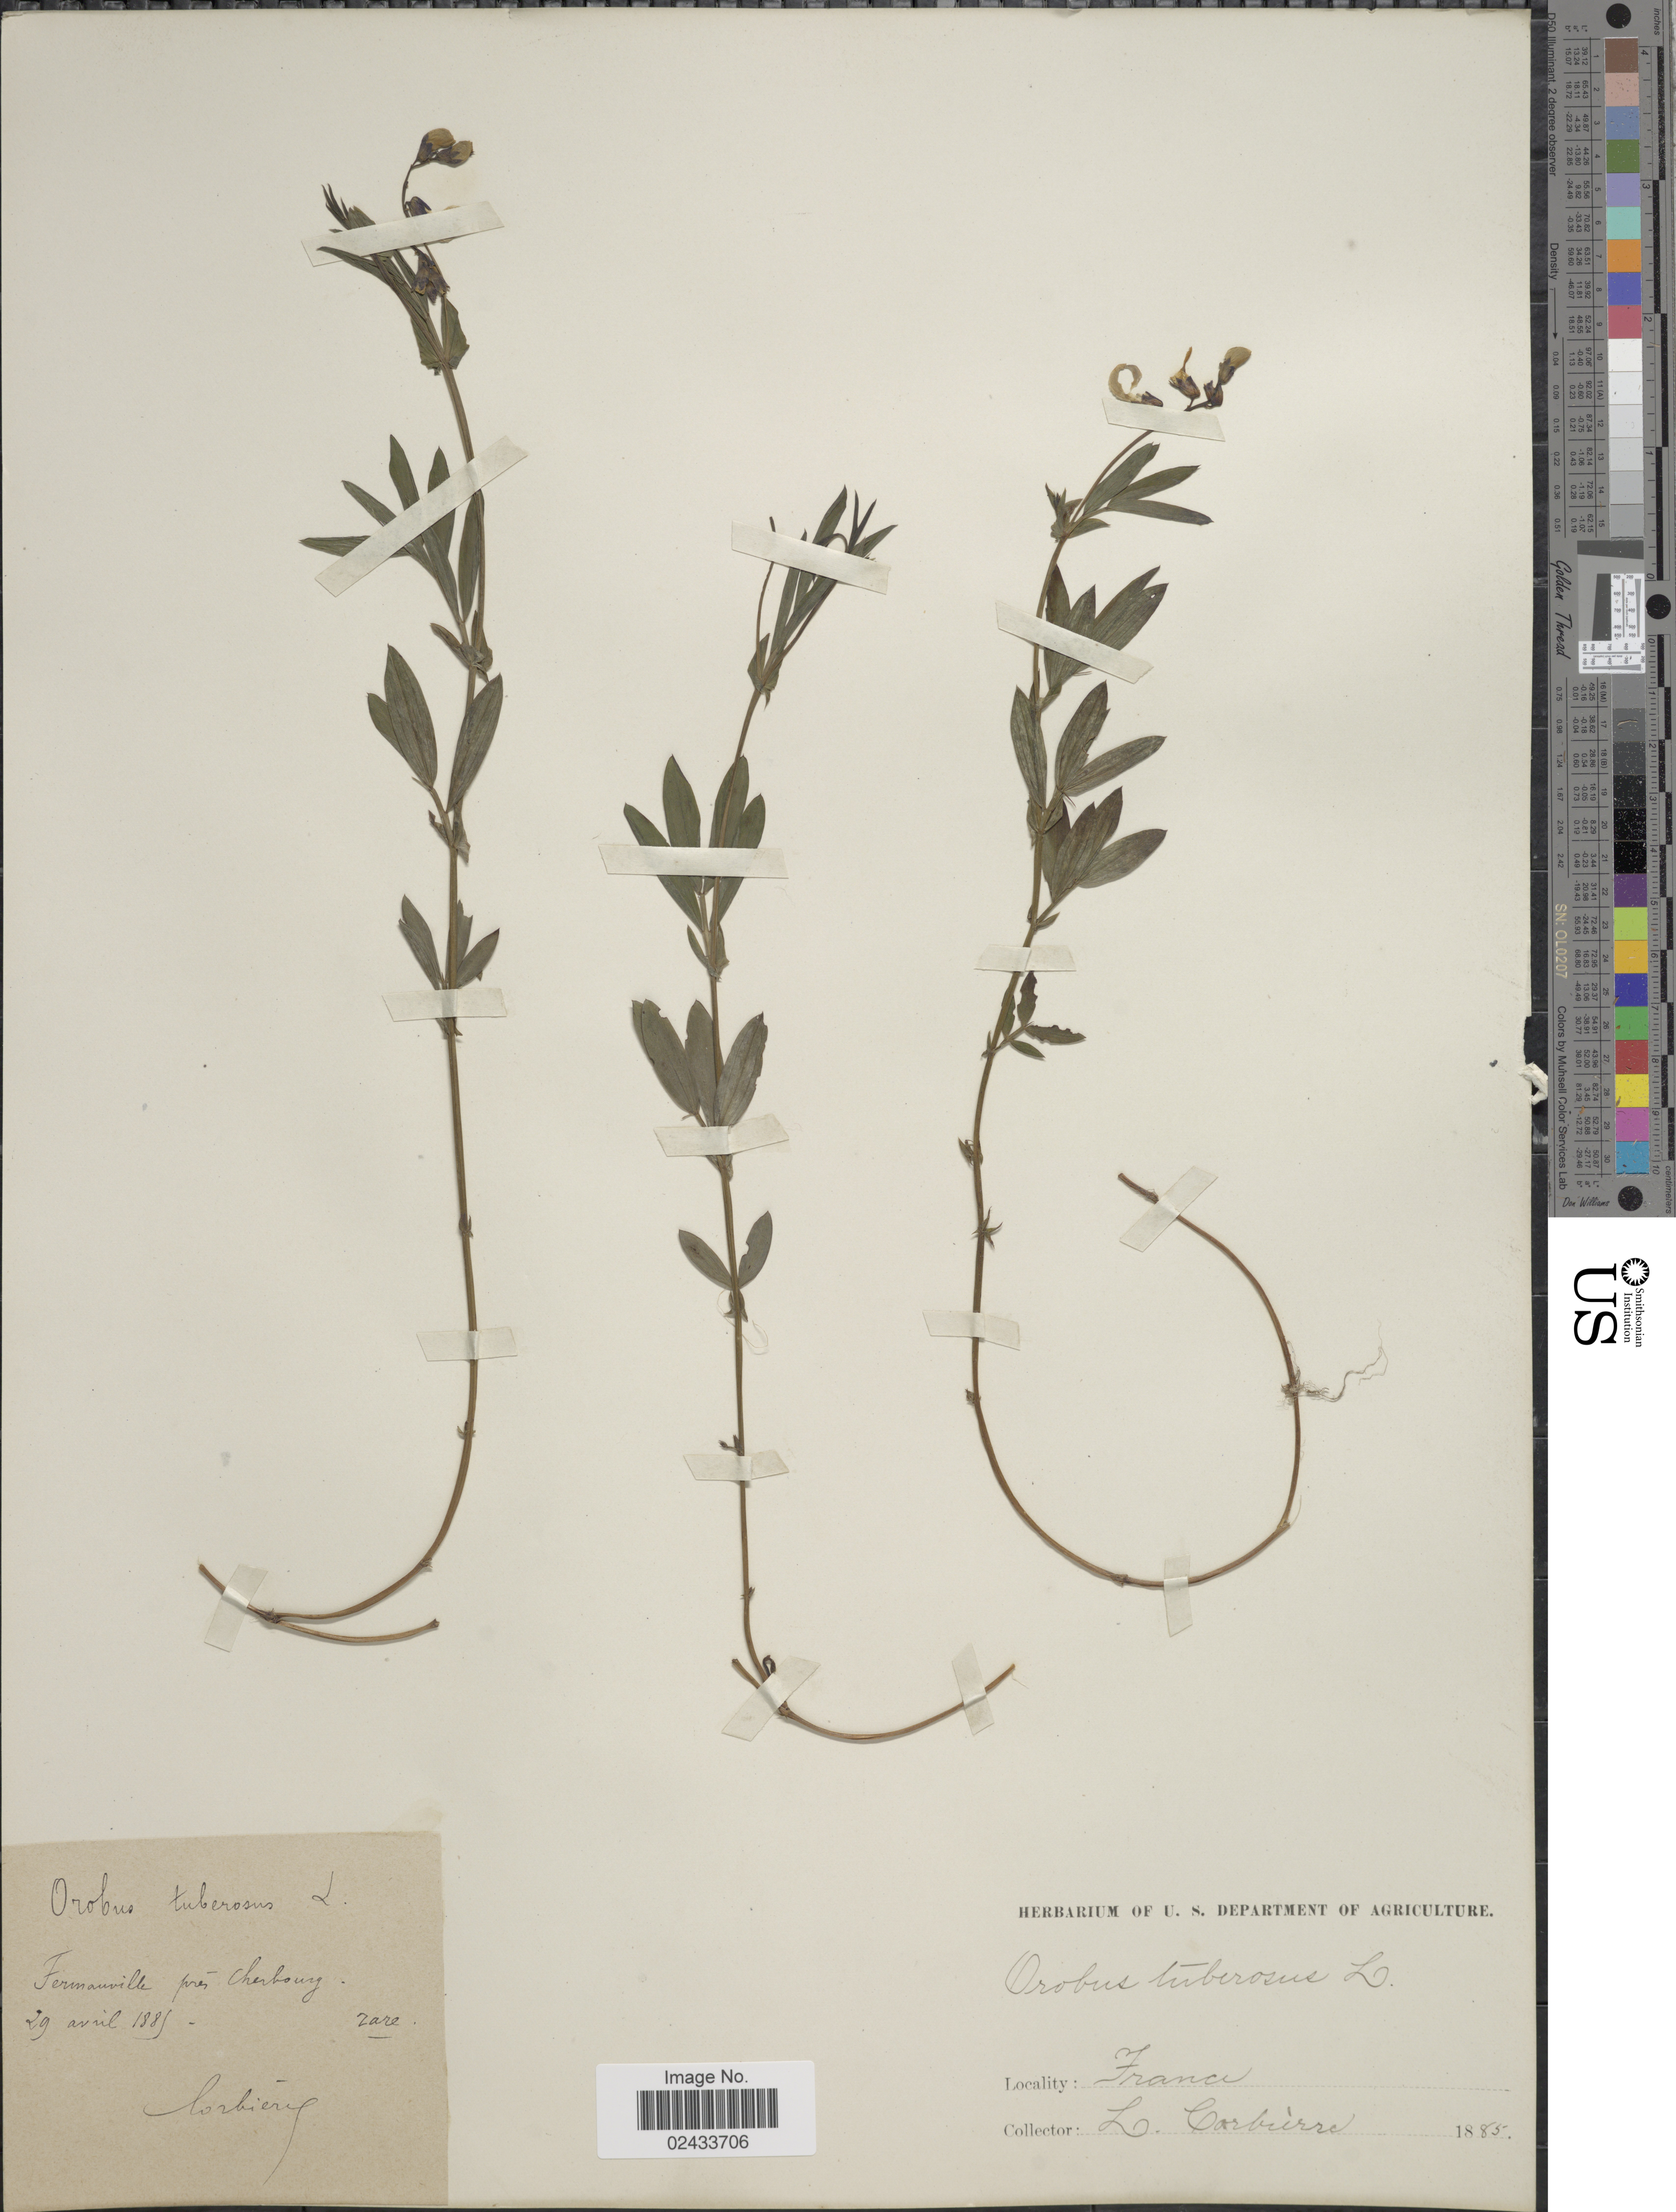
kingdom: Plantae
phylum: Tracheophyta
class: Magnoliopsida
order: Fabales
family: Fabaceae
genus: Lathyrus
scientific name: Lathyrus tuberosus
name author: L.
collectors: L. Corbière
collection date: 1885-04-29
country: France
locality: Fermauville pres Cherbourg